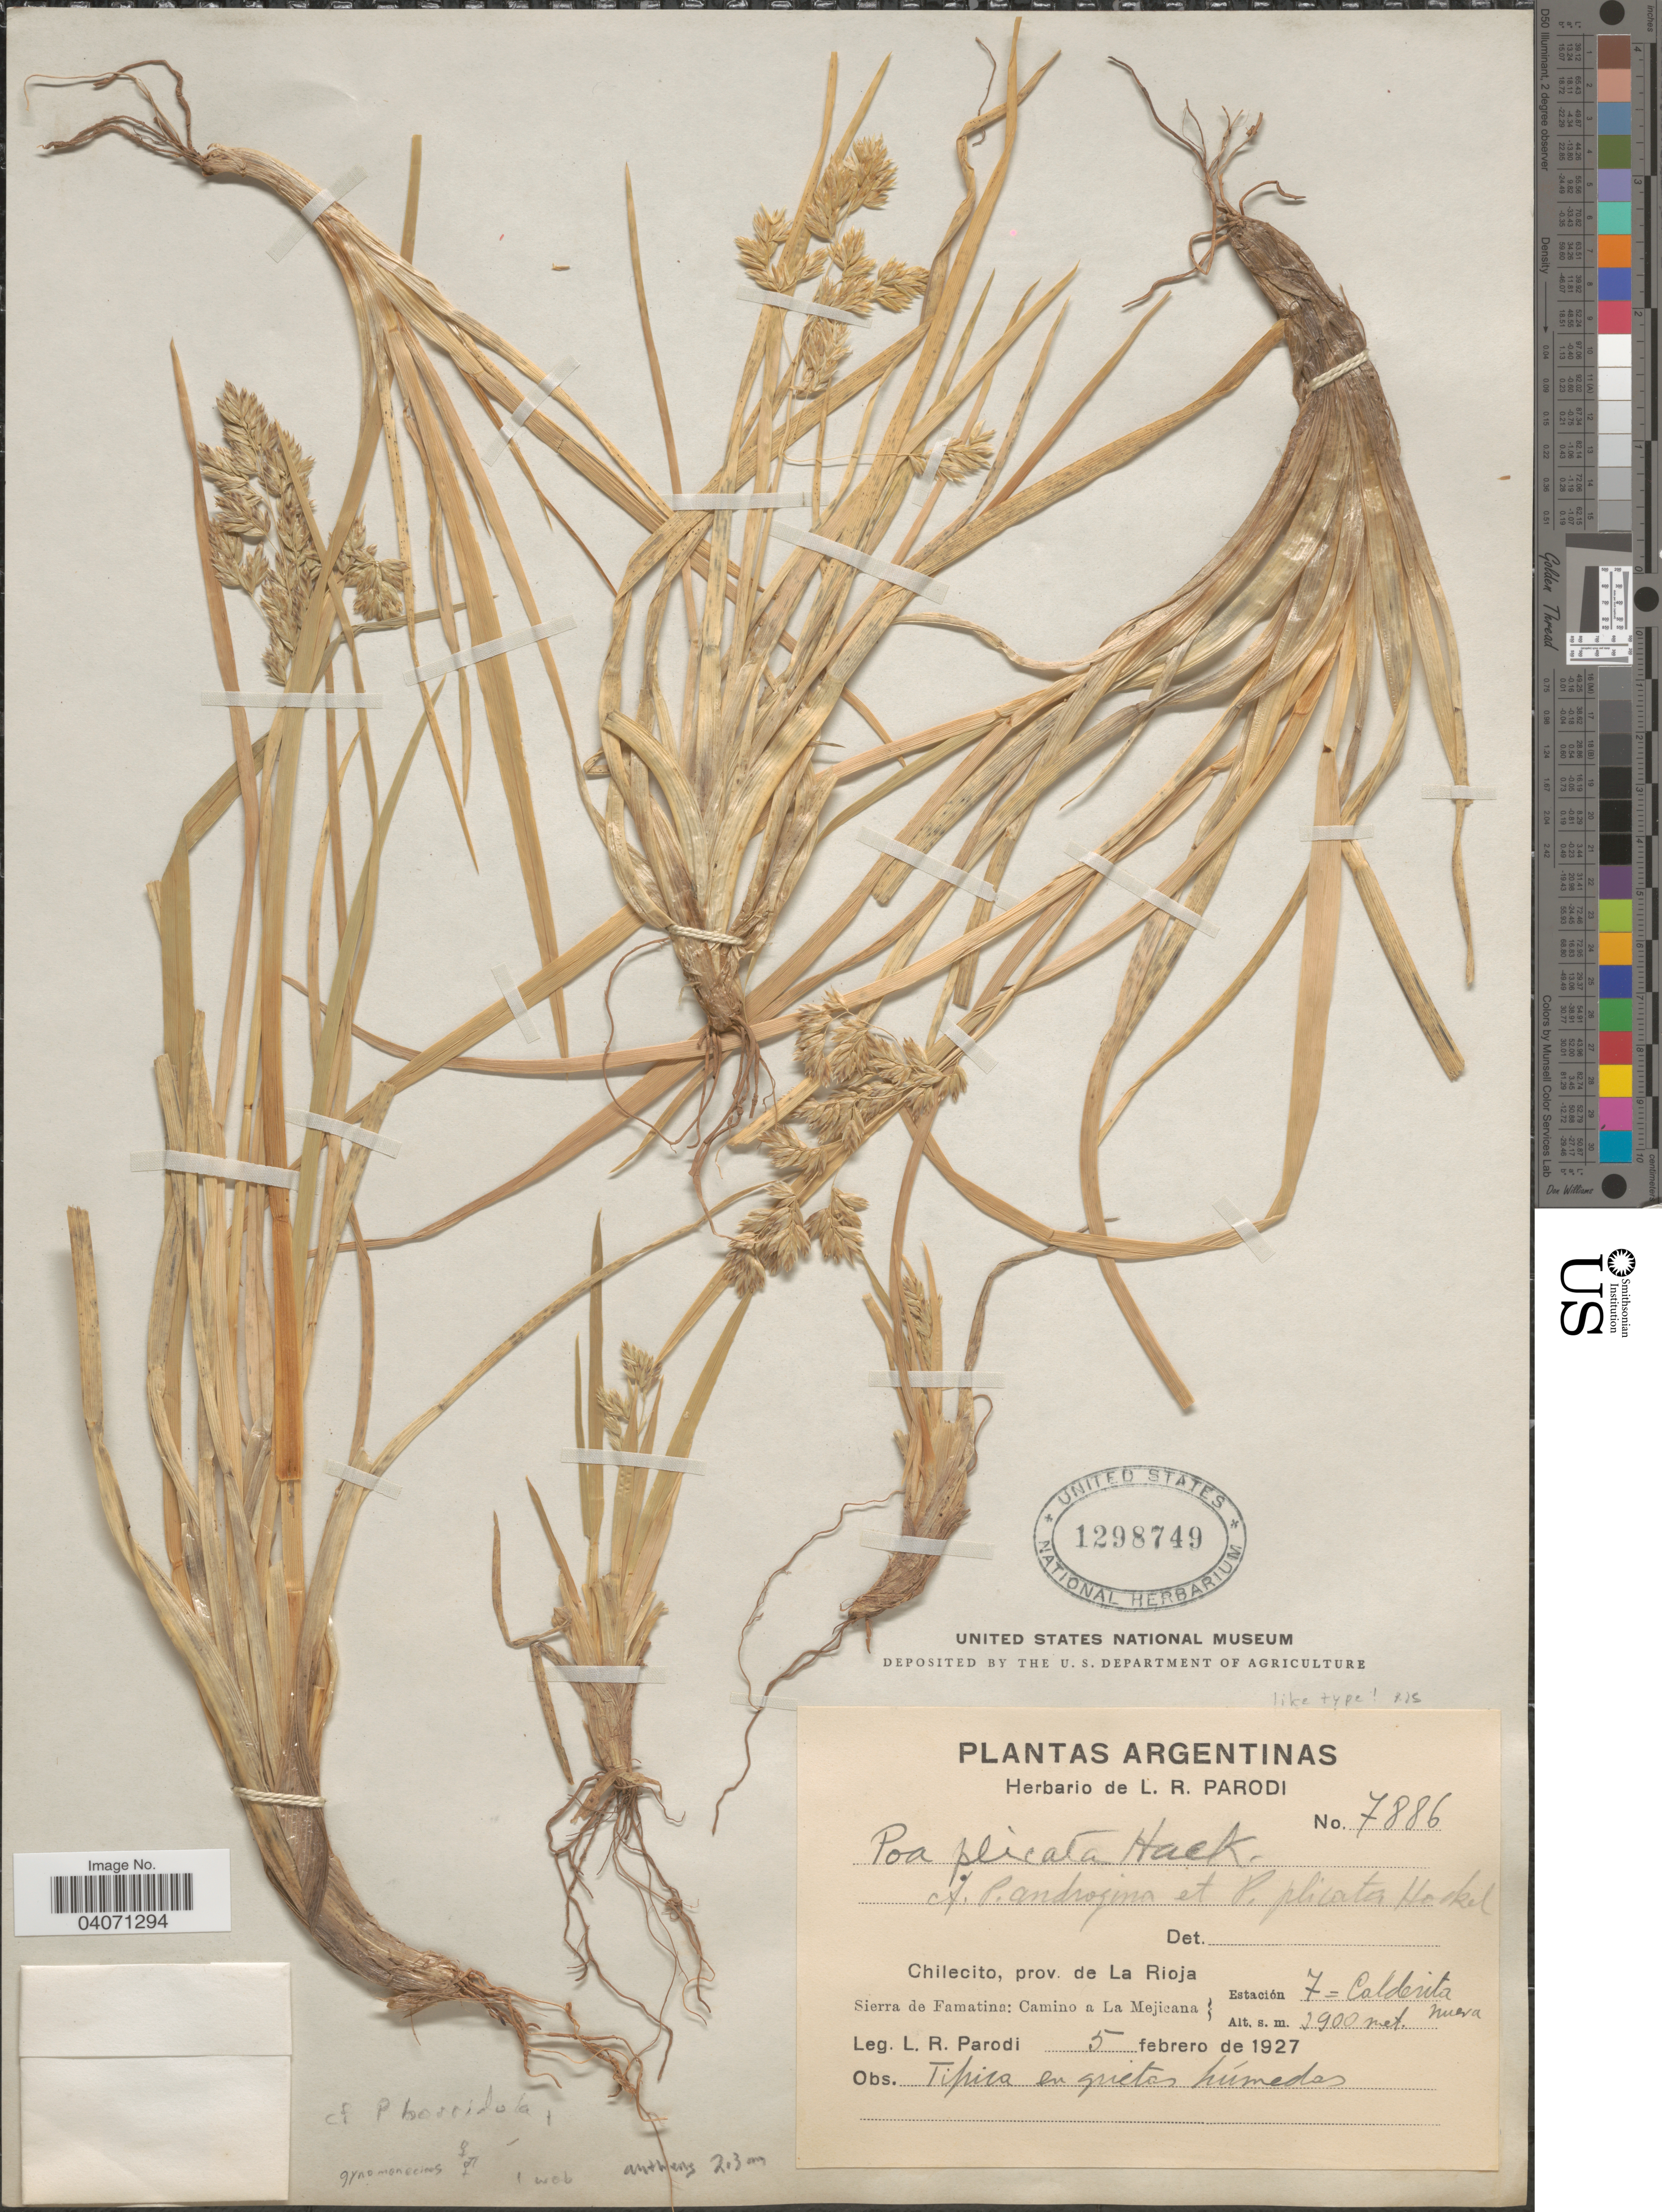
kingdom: Plantae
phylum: Tracheophyta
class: Liliopsida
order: Poales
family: Poaceae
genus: Poa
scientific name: Poa plicata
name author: Hack.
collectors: L. R. Parodi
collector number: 7886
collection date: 1927-02-05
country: Argentina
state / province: La Rioja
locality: Chilecito. Sierra de Famatina: Camino a La Mejicana. Estación F=Calderita nueva.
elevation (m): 3900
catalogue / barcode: US 1298749